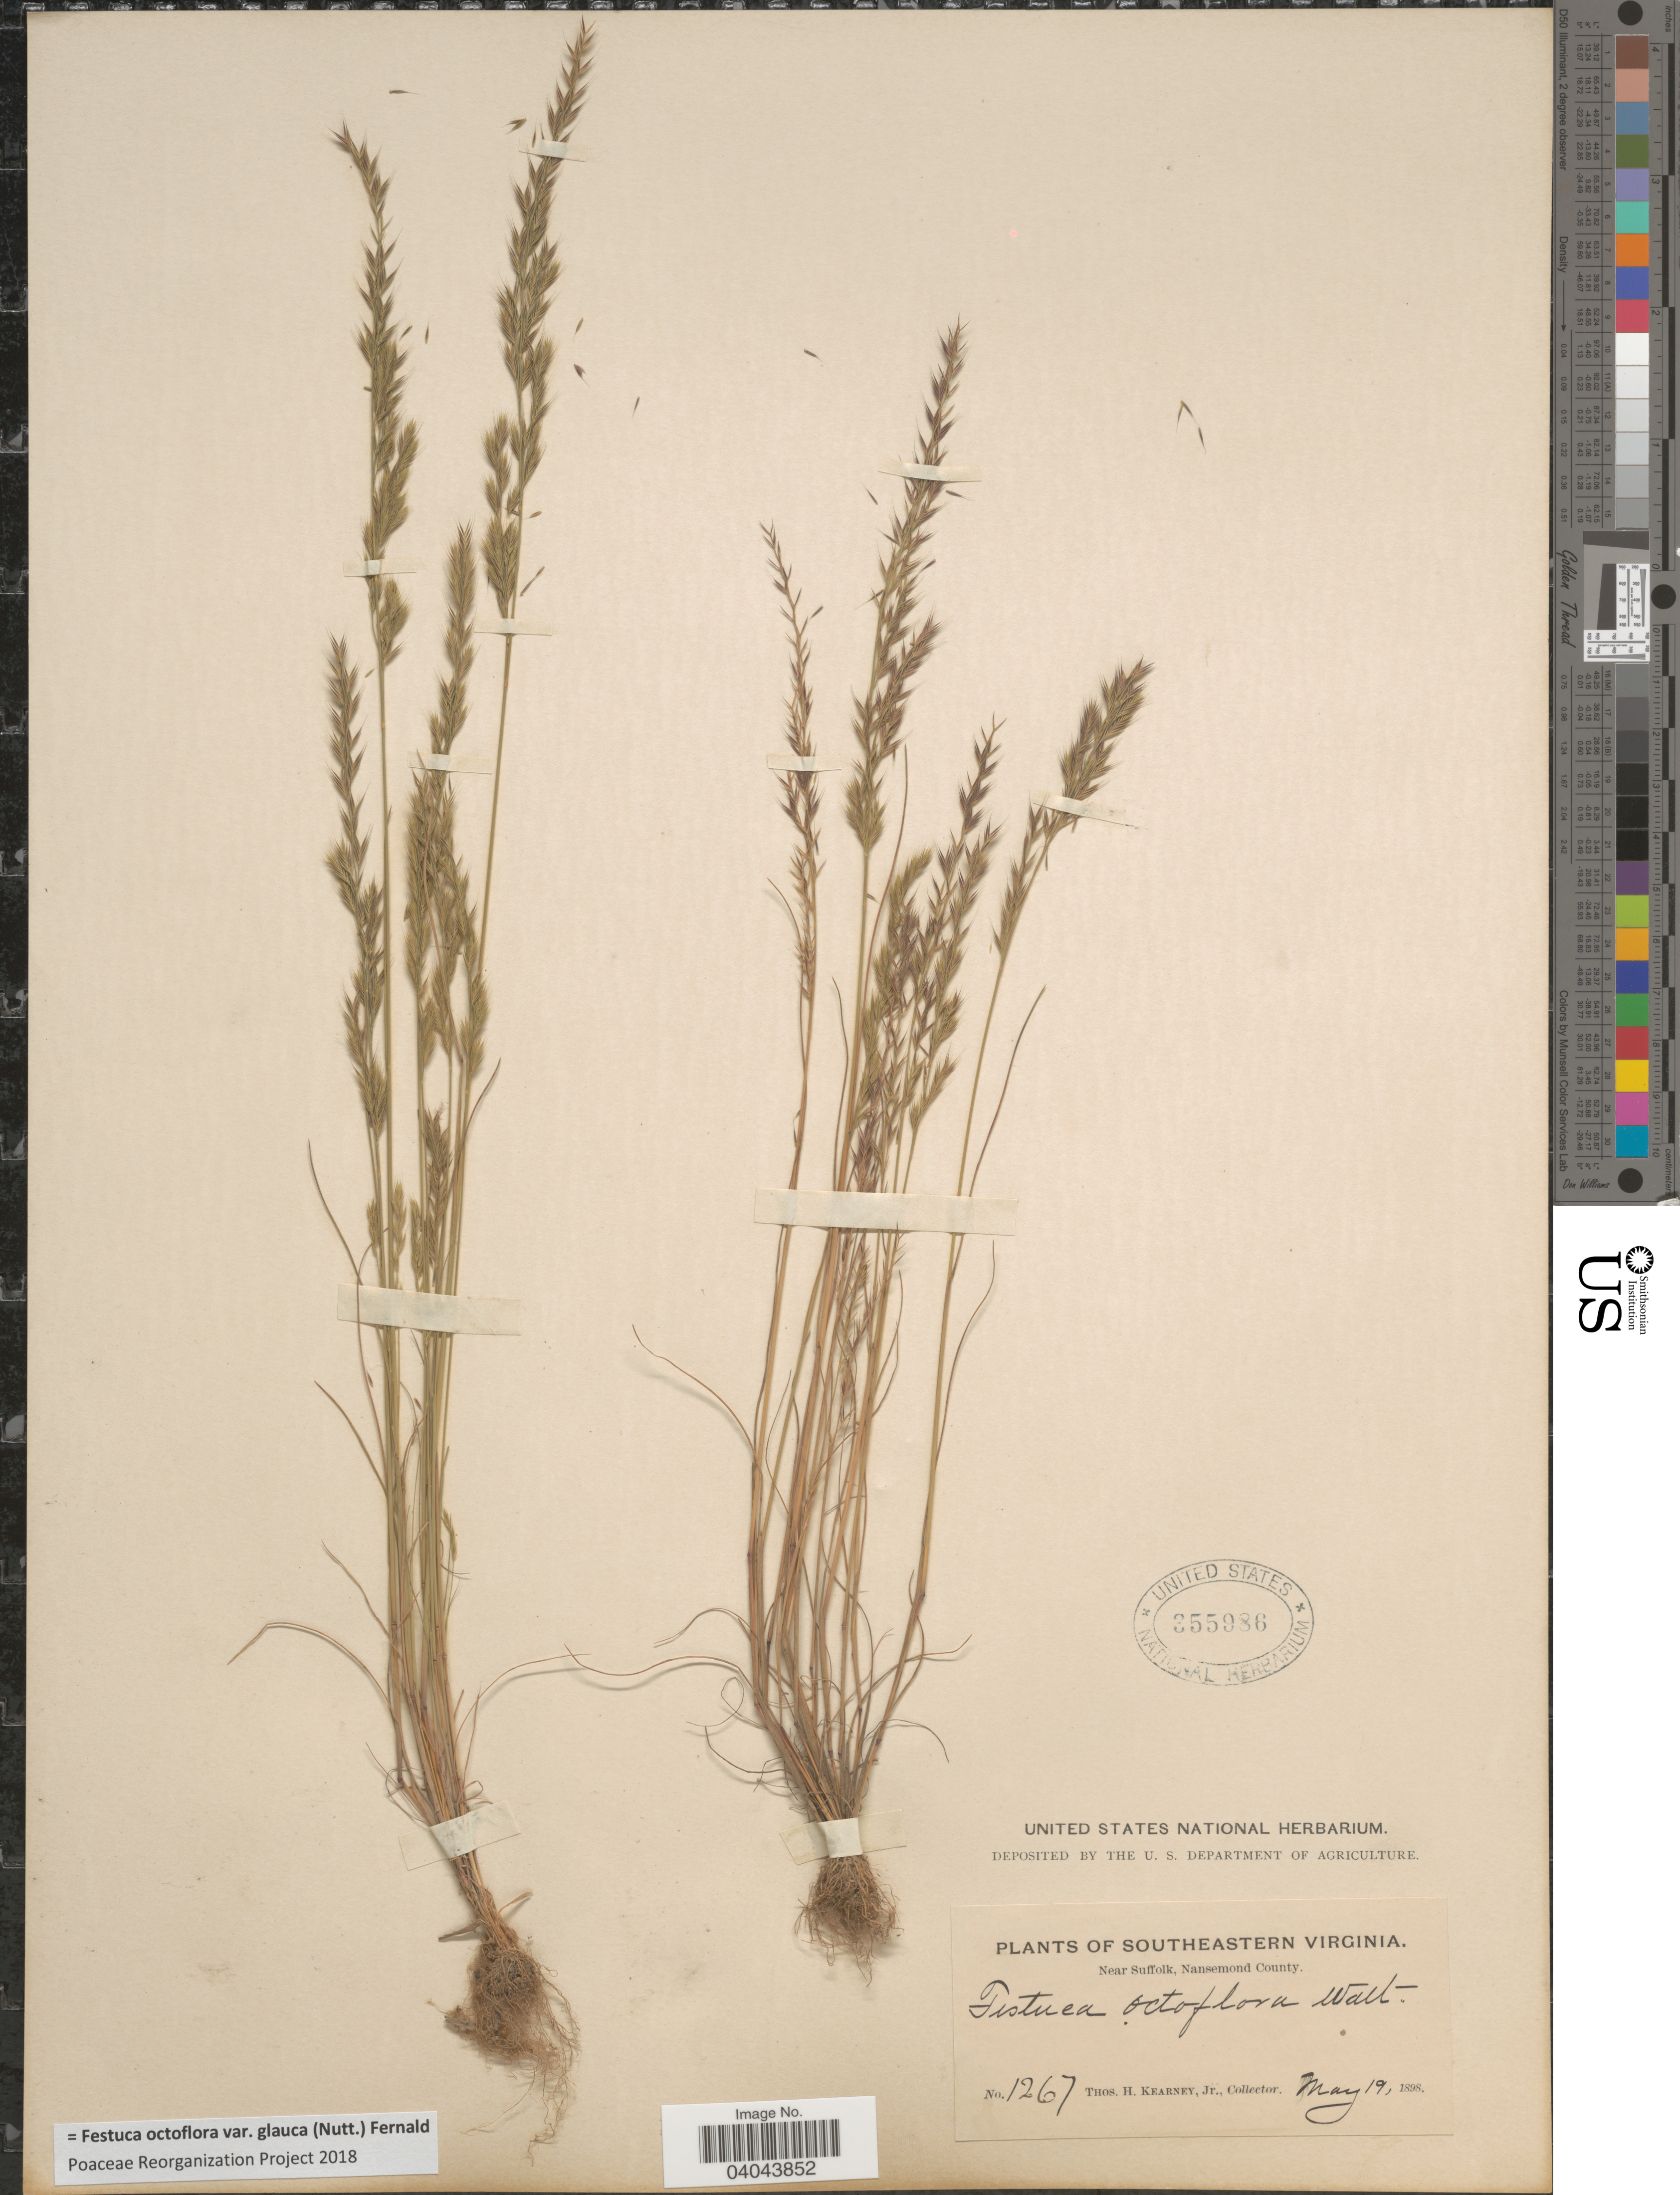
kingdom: Plantae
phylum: Tracheophyta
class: Liliopsida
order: Poales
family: Poaceae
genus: Festuca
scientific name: Festuca octoflora var. glauca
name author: (Nutt.) Fernald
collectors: T. H. Kearney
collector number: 1267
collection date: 1898-05-19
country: United States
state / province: Virginia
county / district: City of Suffolk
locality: Southeastern Virginia. Near Suffolk, Nansemond County.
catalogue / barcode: US 355986